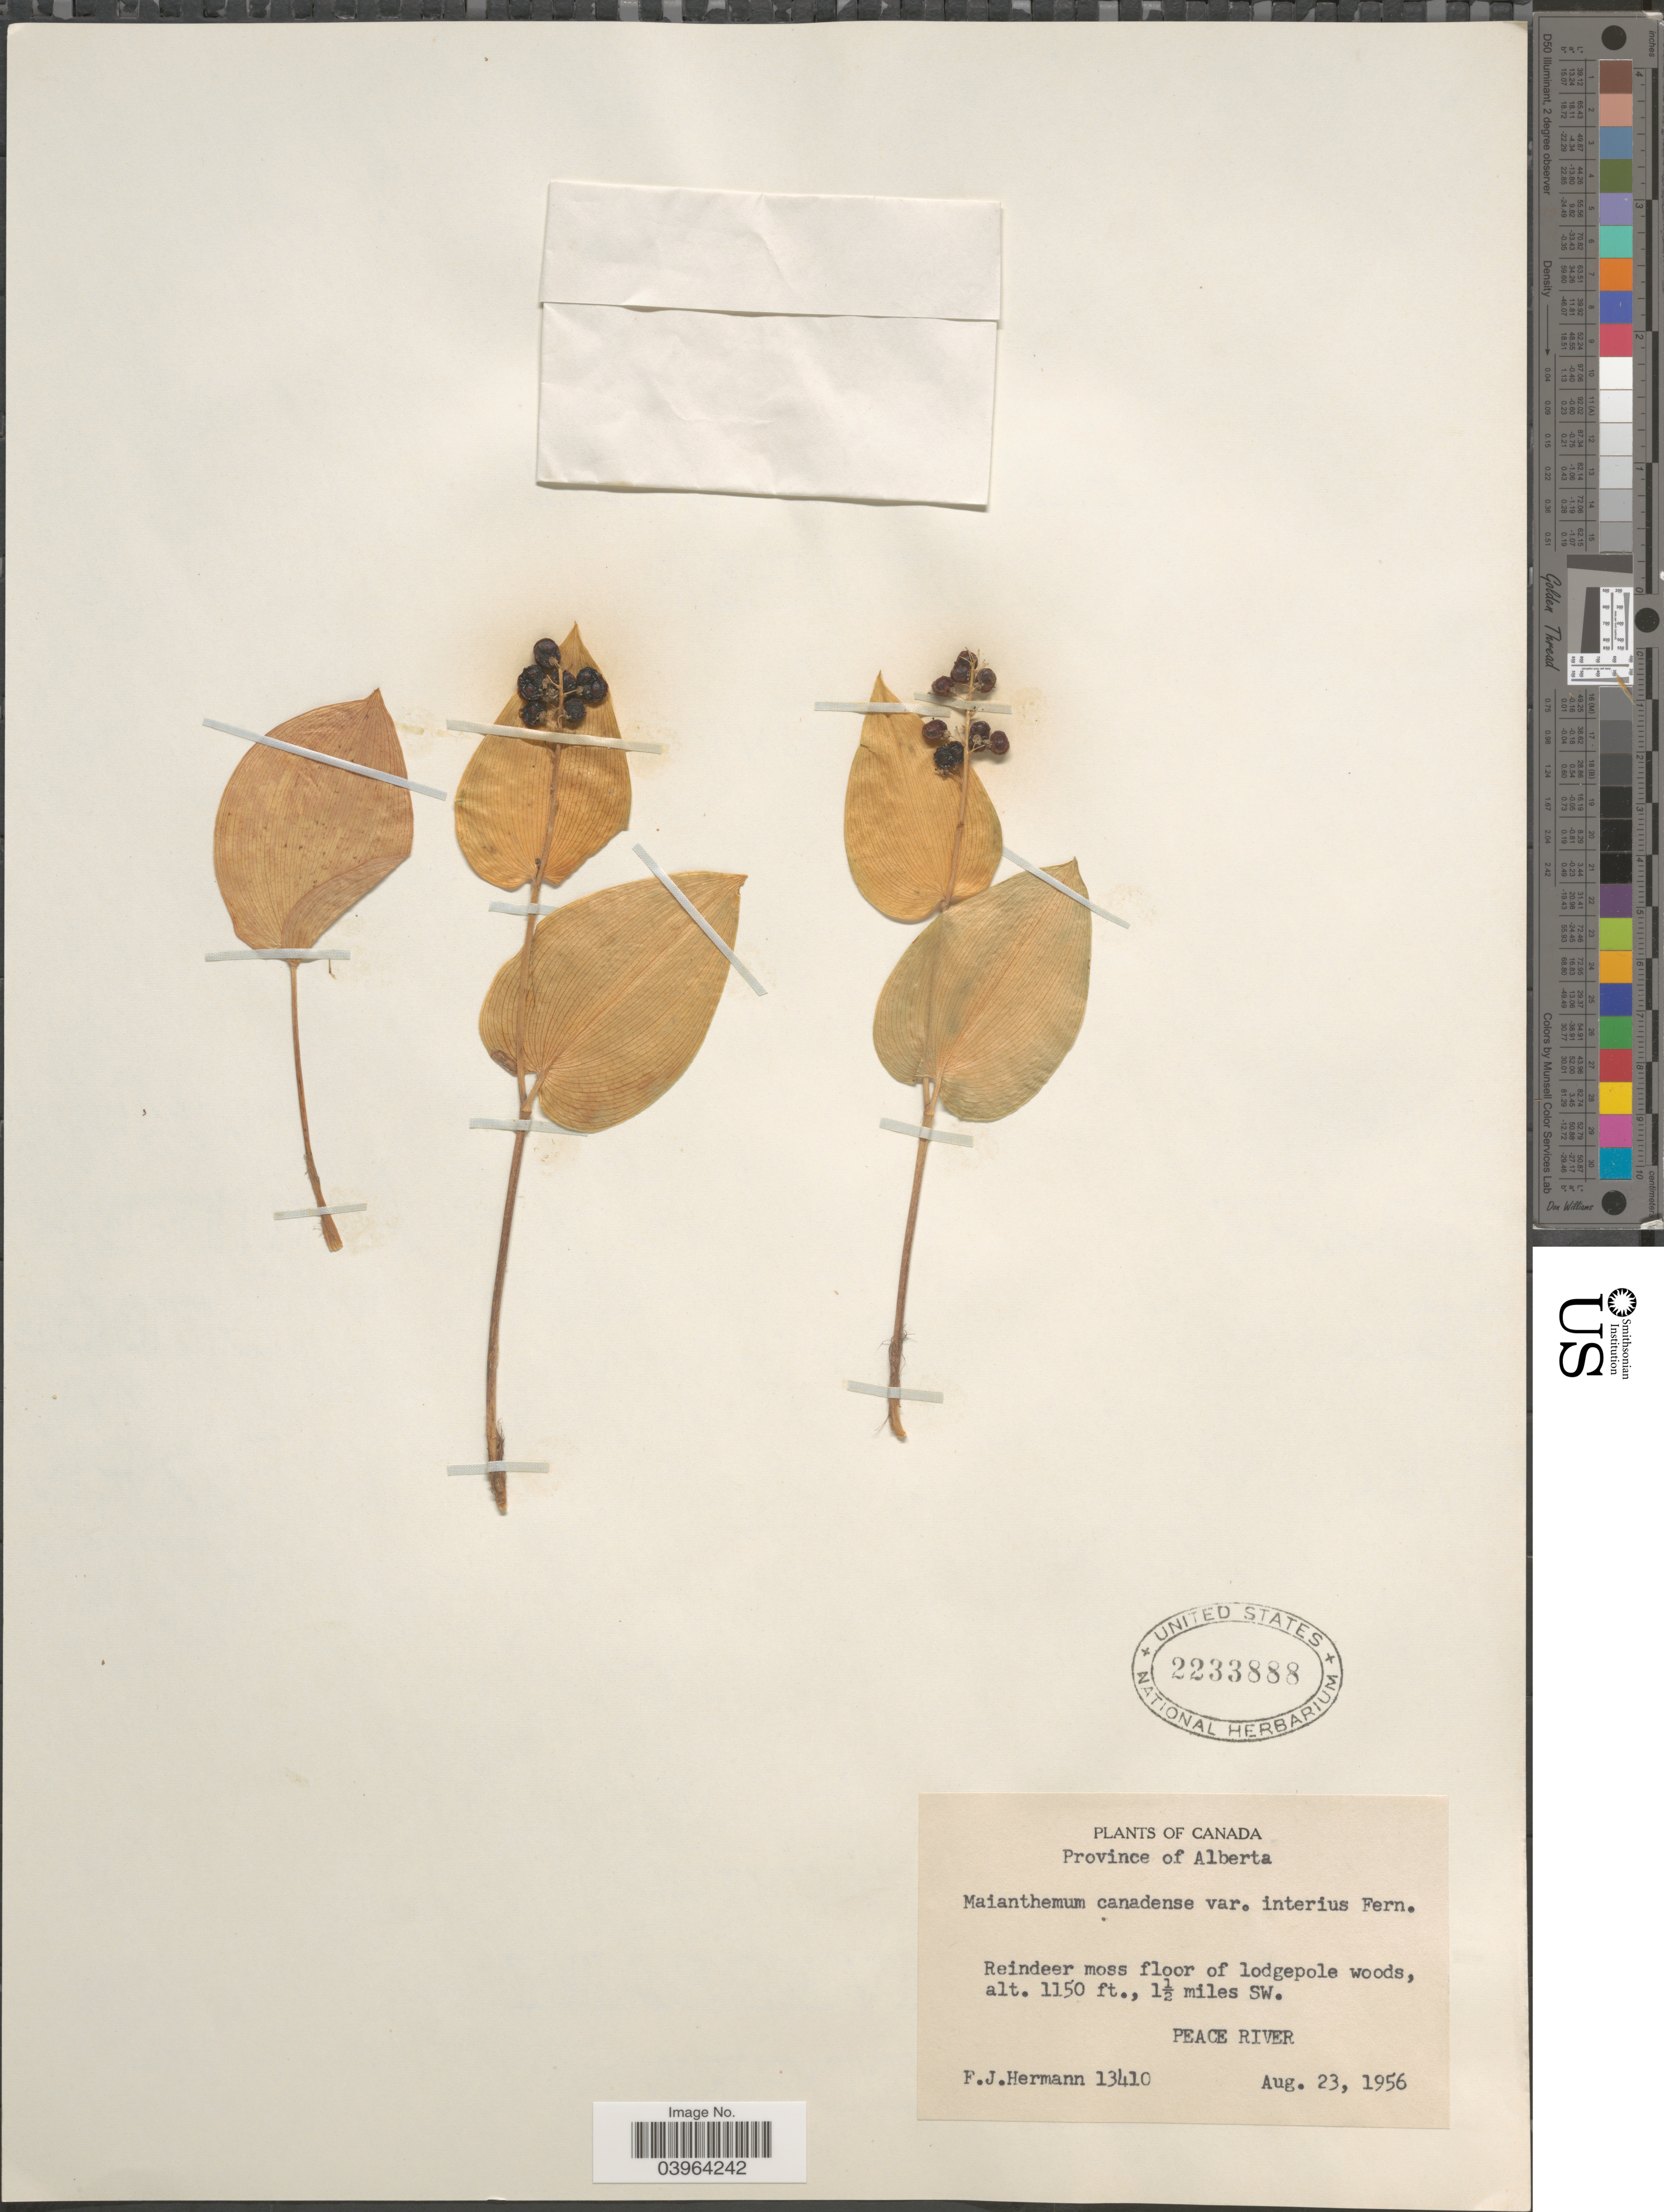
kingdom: Plantae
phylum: Tracheophyta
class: Liliopsida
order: Asparagales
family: Asparagaceae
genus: Maianthemum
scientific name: Maianthemum canadense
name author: Desf.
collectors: F. J. Hermann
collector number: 13410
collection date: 1956-08-23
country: Canada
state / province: Alberta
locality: Reindeer moss floor of lodgepole woods, 1½ miles SW. Peace River.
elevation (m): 351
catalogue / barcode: US 2233888